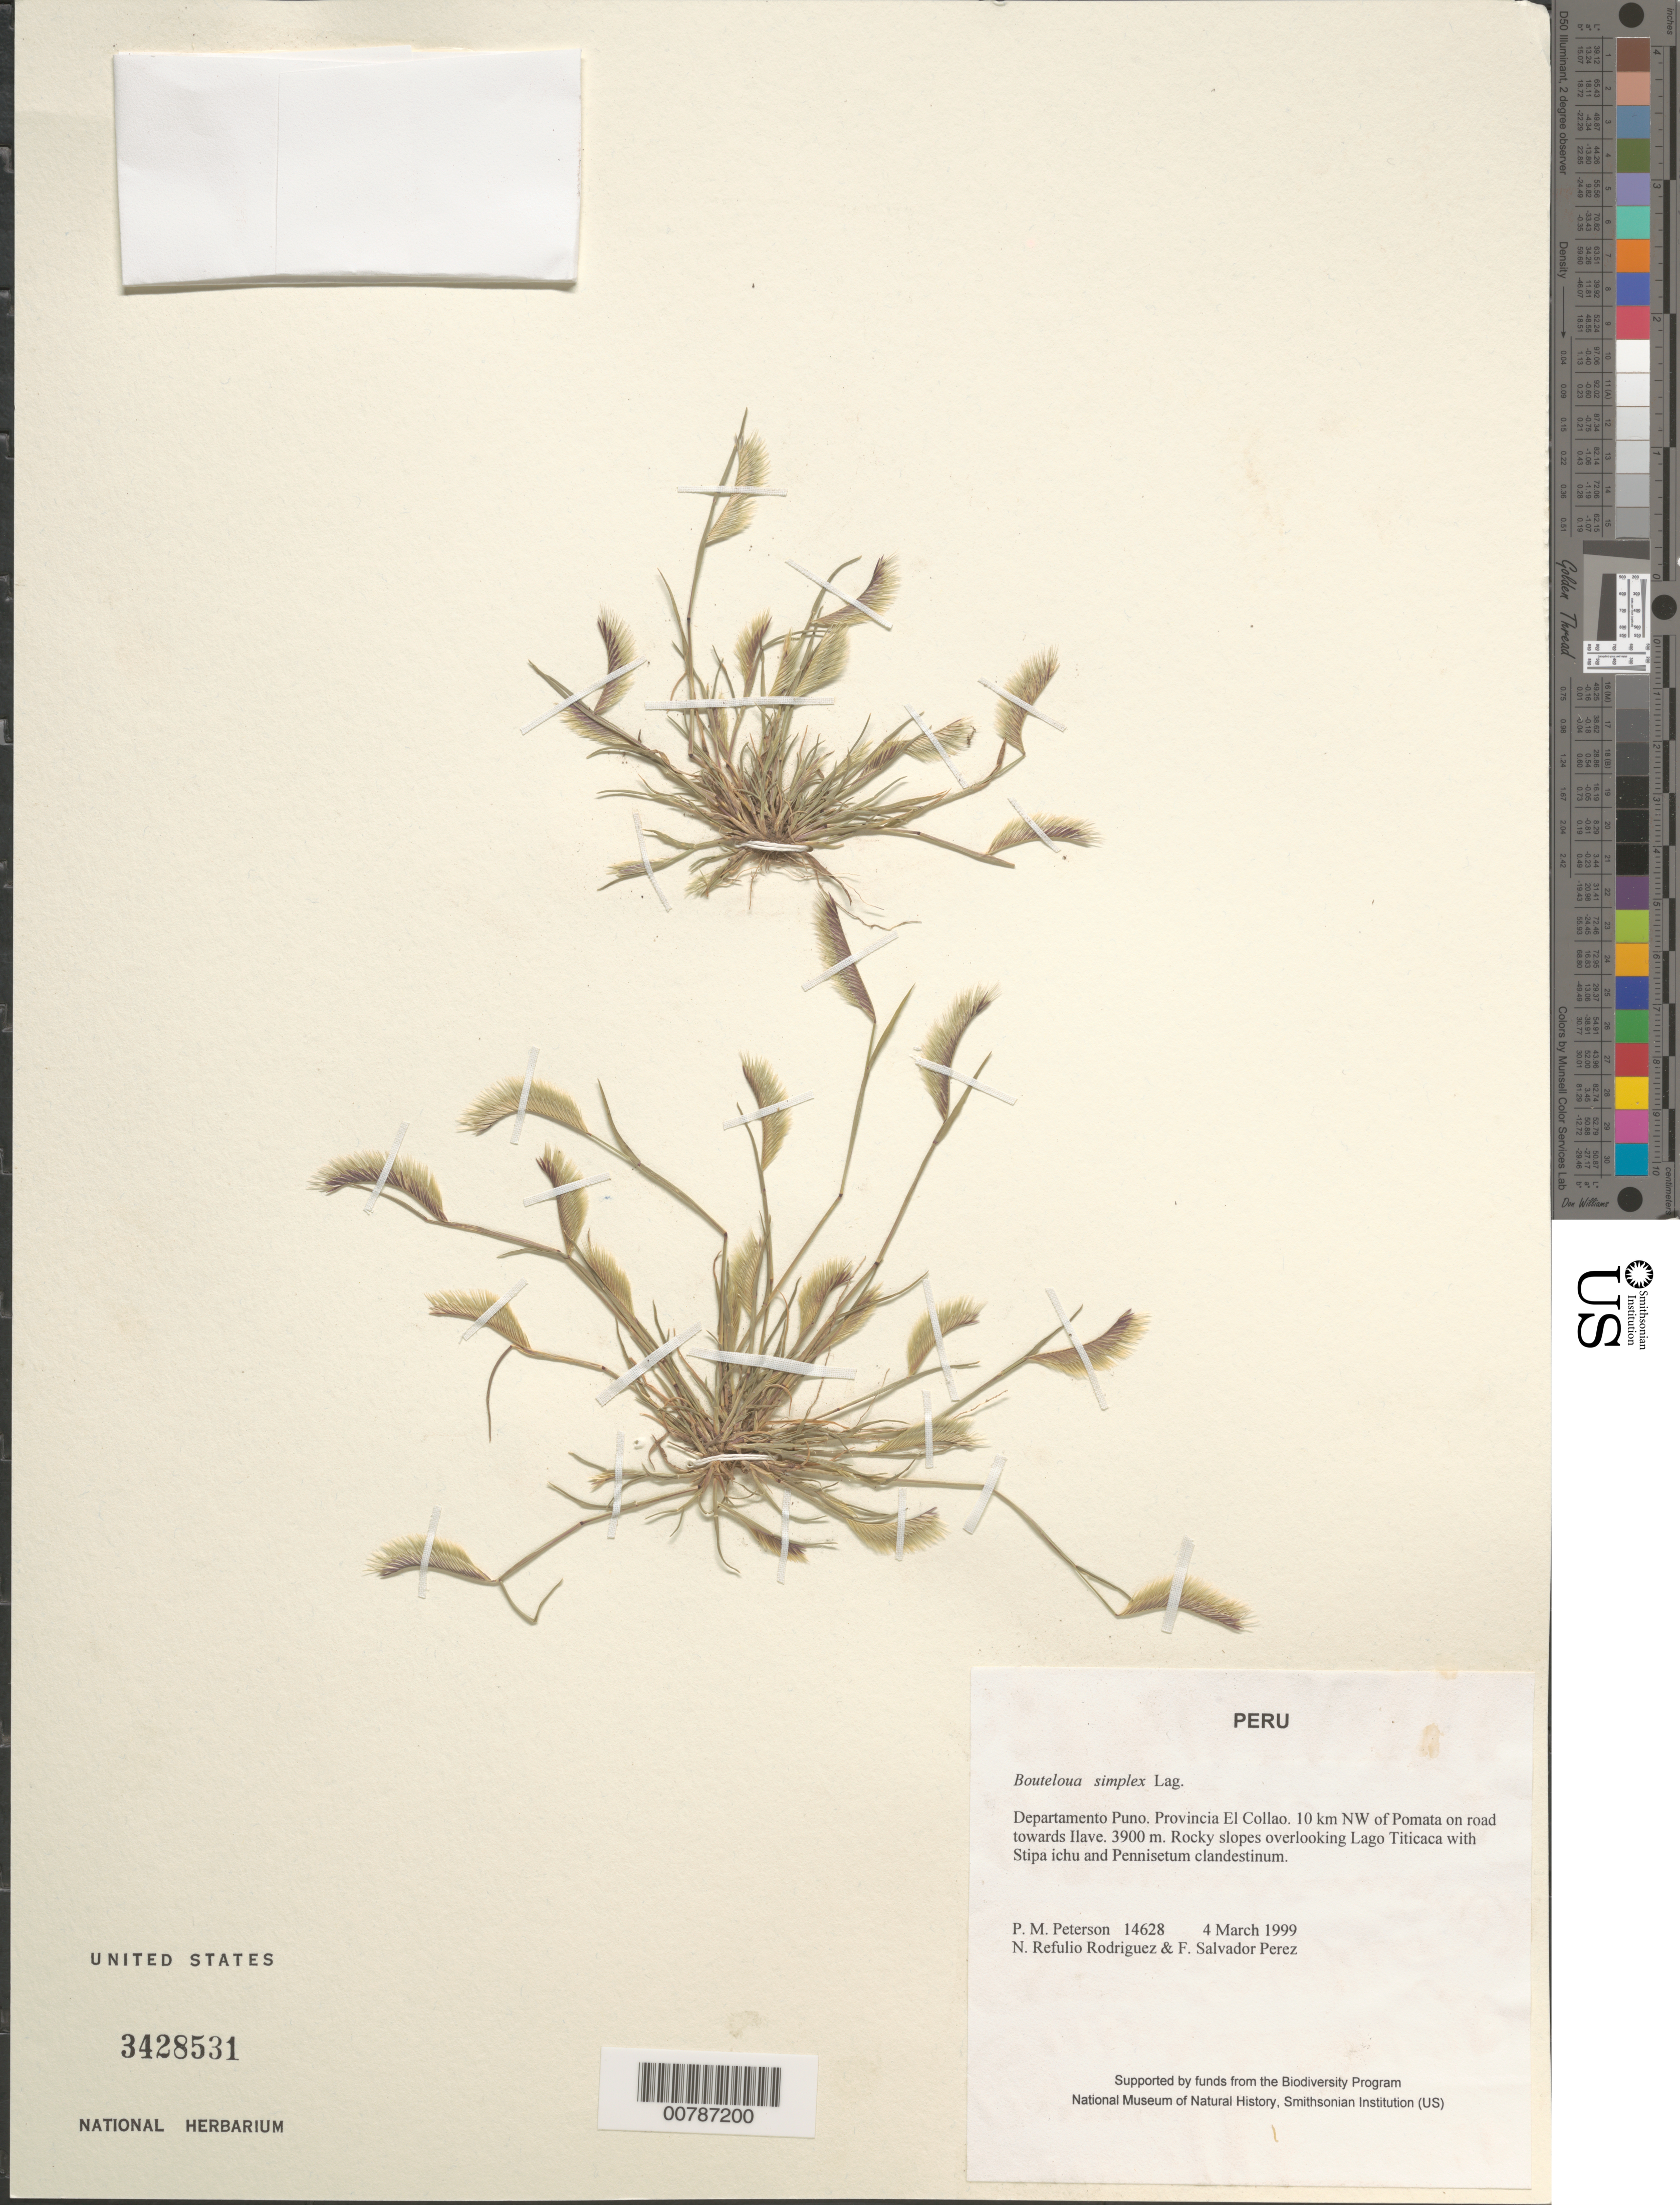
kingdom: Plantae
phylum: Tracheophyta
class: Liliopsida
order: Poales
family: Poaceae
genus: Bouteloua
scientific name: Bouteloua simplex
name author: Lag.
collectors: P. M. Peterson, N. Refulio-Rodríguez & F. Salvador Perez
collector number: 14628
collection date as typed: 04 Mar 1999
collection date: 1999-03-04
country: Peru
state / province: Puno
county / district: El Collao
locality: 10 km NW of Pomata on road towards Ilave.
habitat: Rocky slopes overlooking Lago Titicaca with Stipa ichu and Pennisetum clandestinum.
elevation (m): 3900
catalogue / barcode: US 3428531